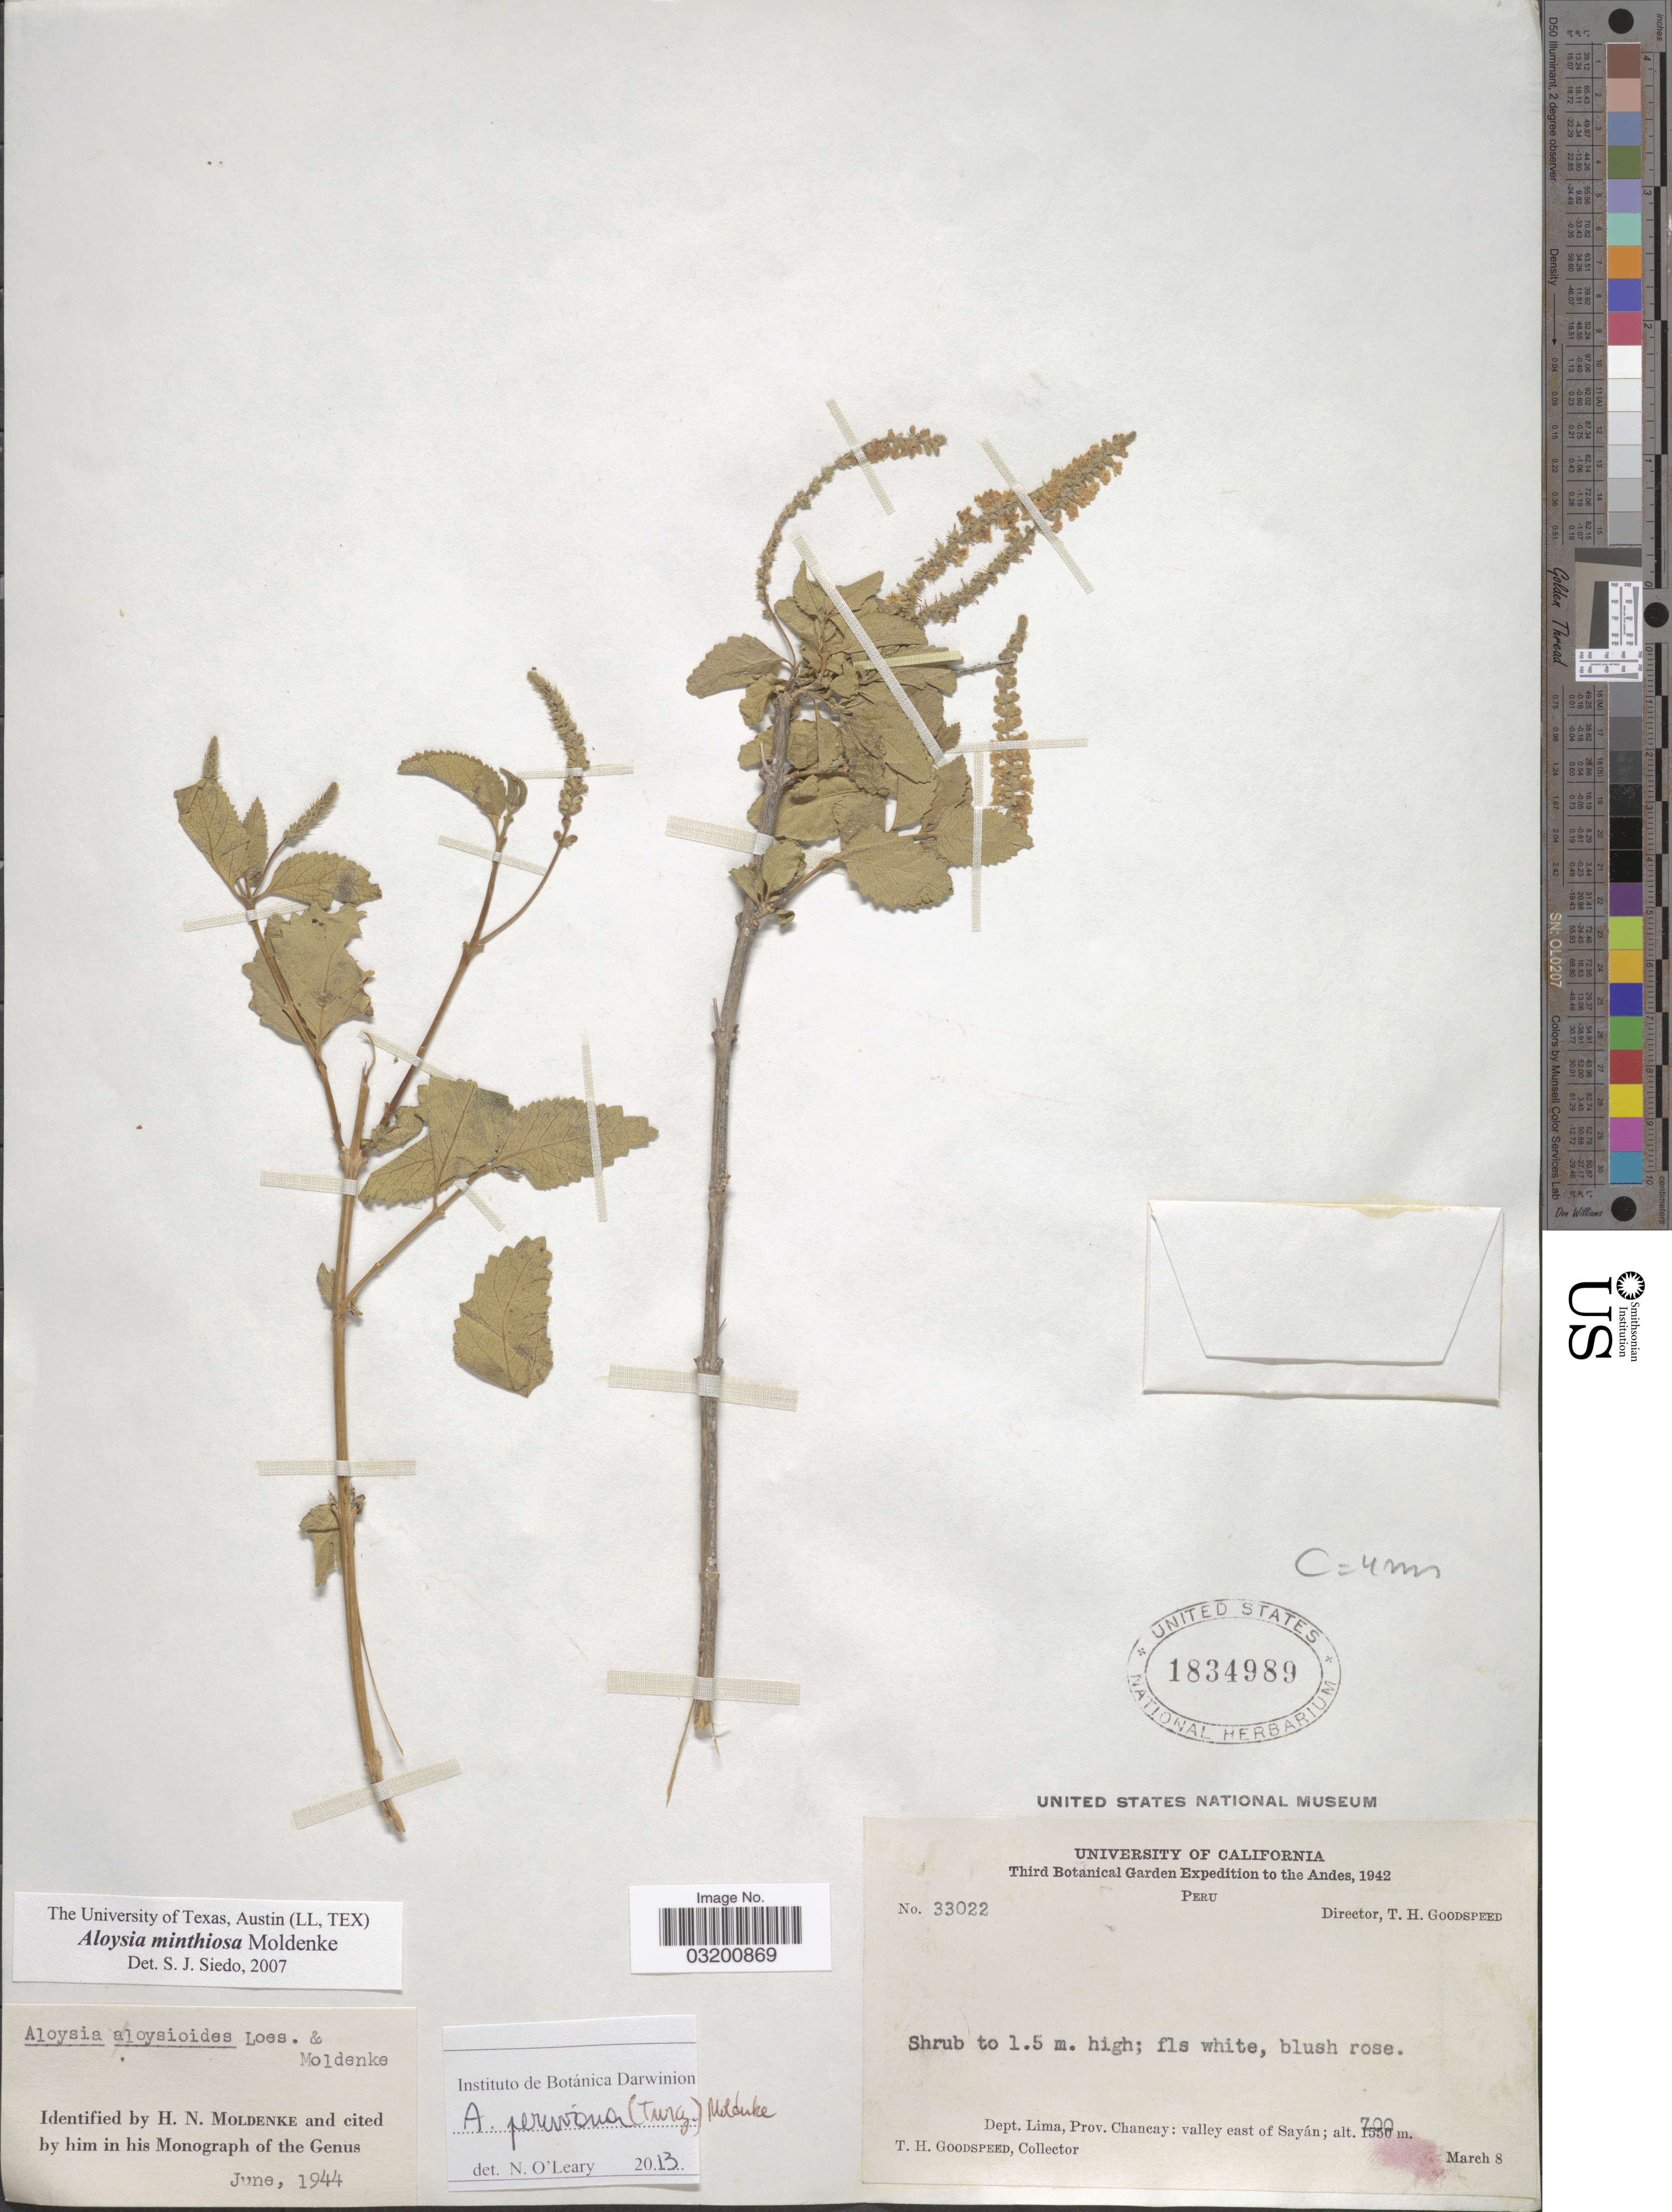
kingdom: Plantae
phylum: Tracheophyta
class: Magnoliopsida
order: Lamiales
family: Verbenaceae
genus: Aloysia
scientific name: Aloysia peruviana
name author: (Turcz.) Moldenke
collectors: T. Goodspeed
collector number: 33022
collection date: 1942-03-08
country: Peru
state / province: Lima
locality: Andes, Dept. Lima, Prov. Chancay: valley east of Sayán.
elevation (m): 700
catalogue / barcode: US 1834989